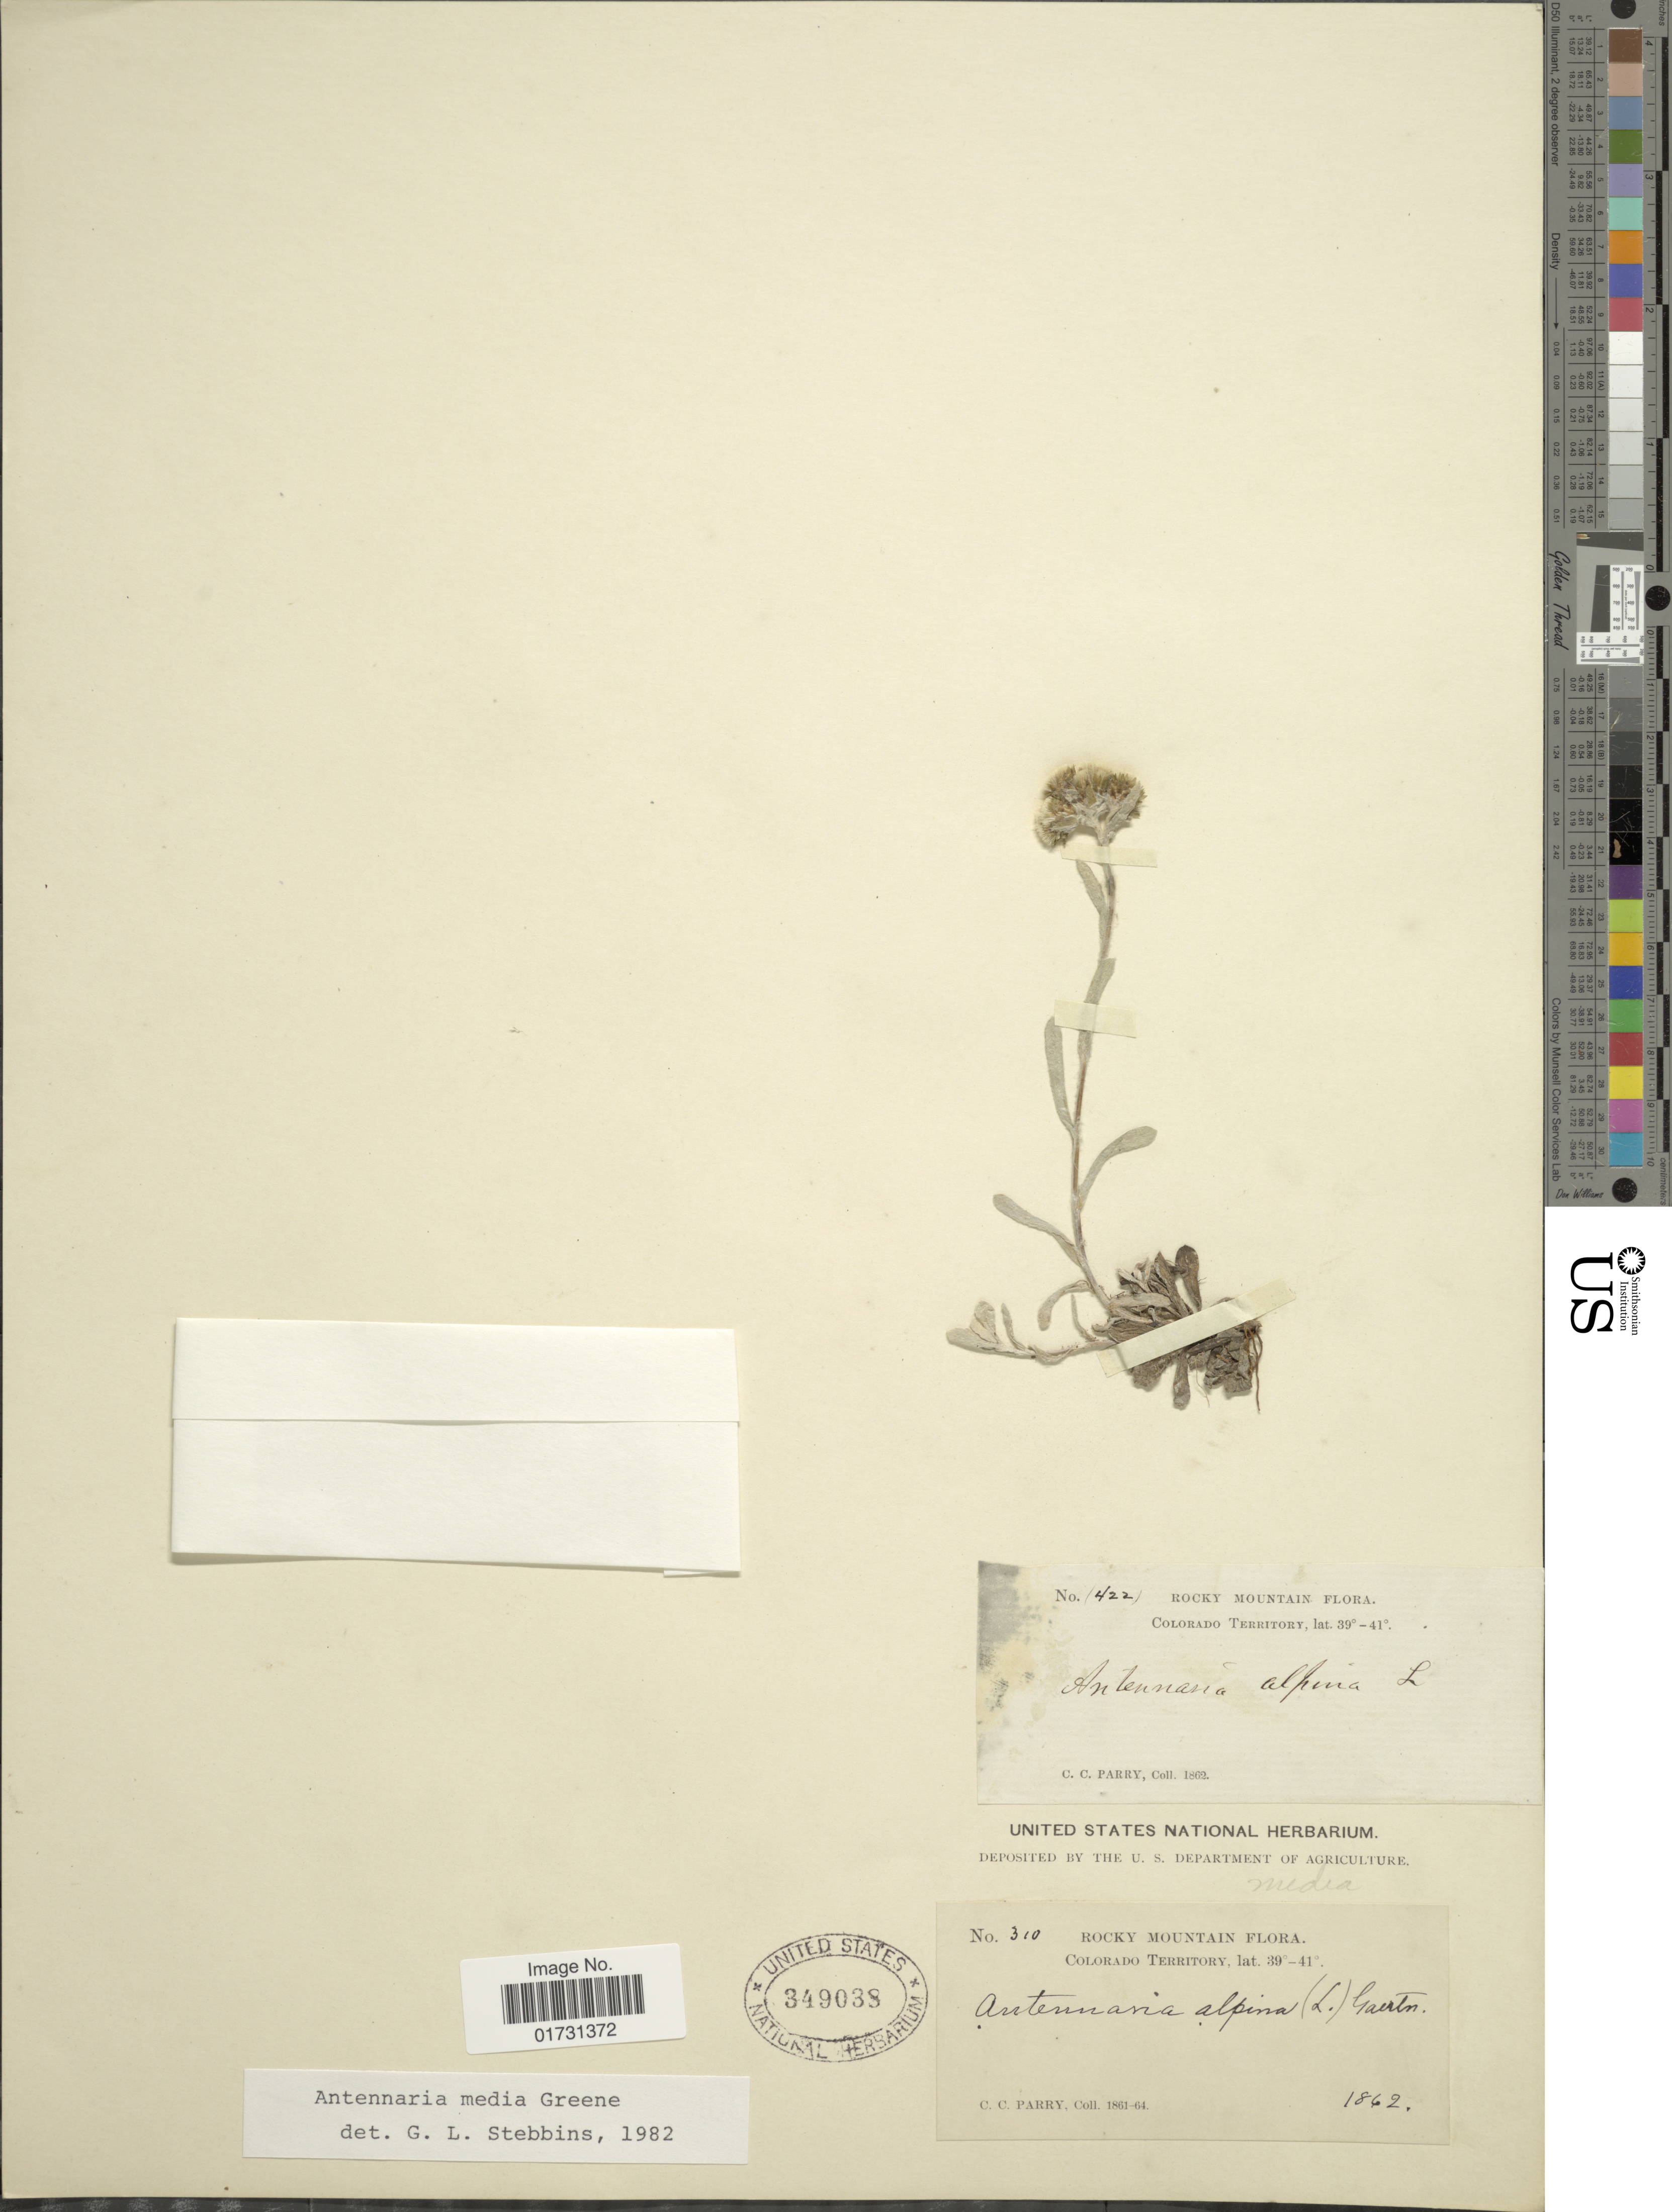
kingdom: Plantae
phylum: Tracheophyta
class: Magnoliopsida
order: Asterales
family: Asteraceae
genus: Antennaria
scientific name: Antennaria media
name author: Greene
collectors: C. C. Parry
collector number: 310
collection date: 1862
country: United States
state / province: Colorado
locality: Rocky Mountain, Colorado Territory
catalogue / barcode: US 349038